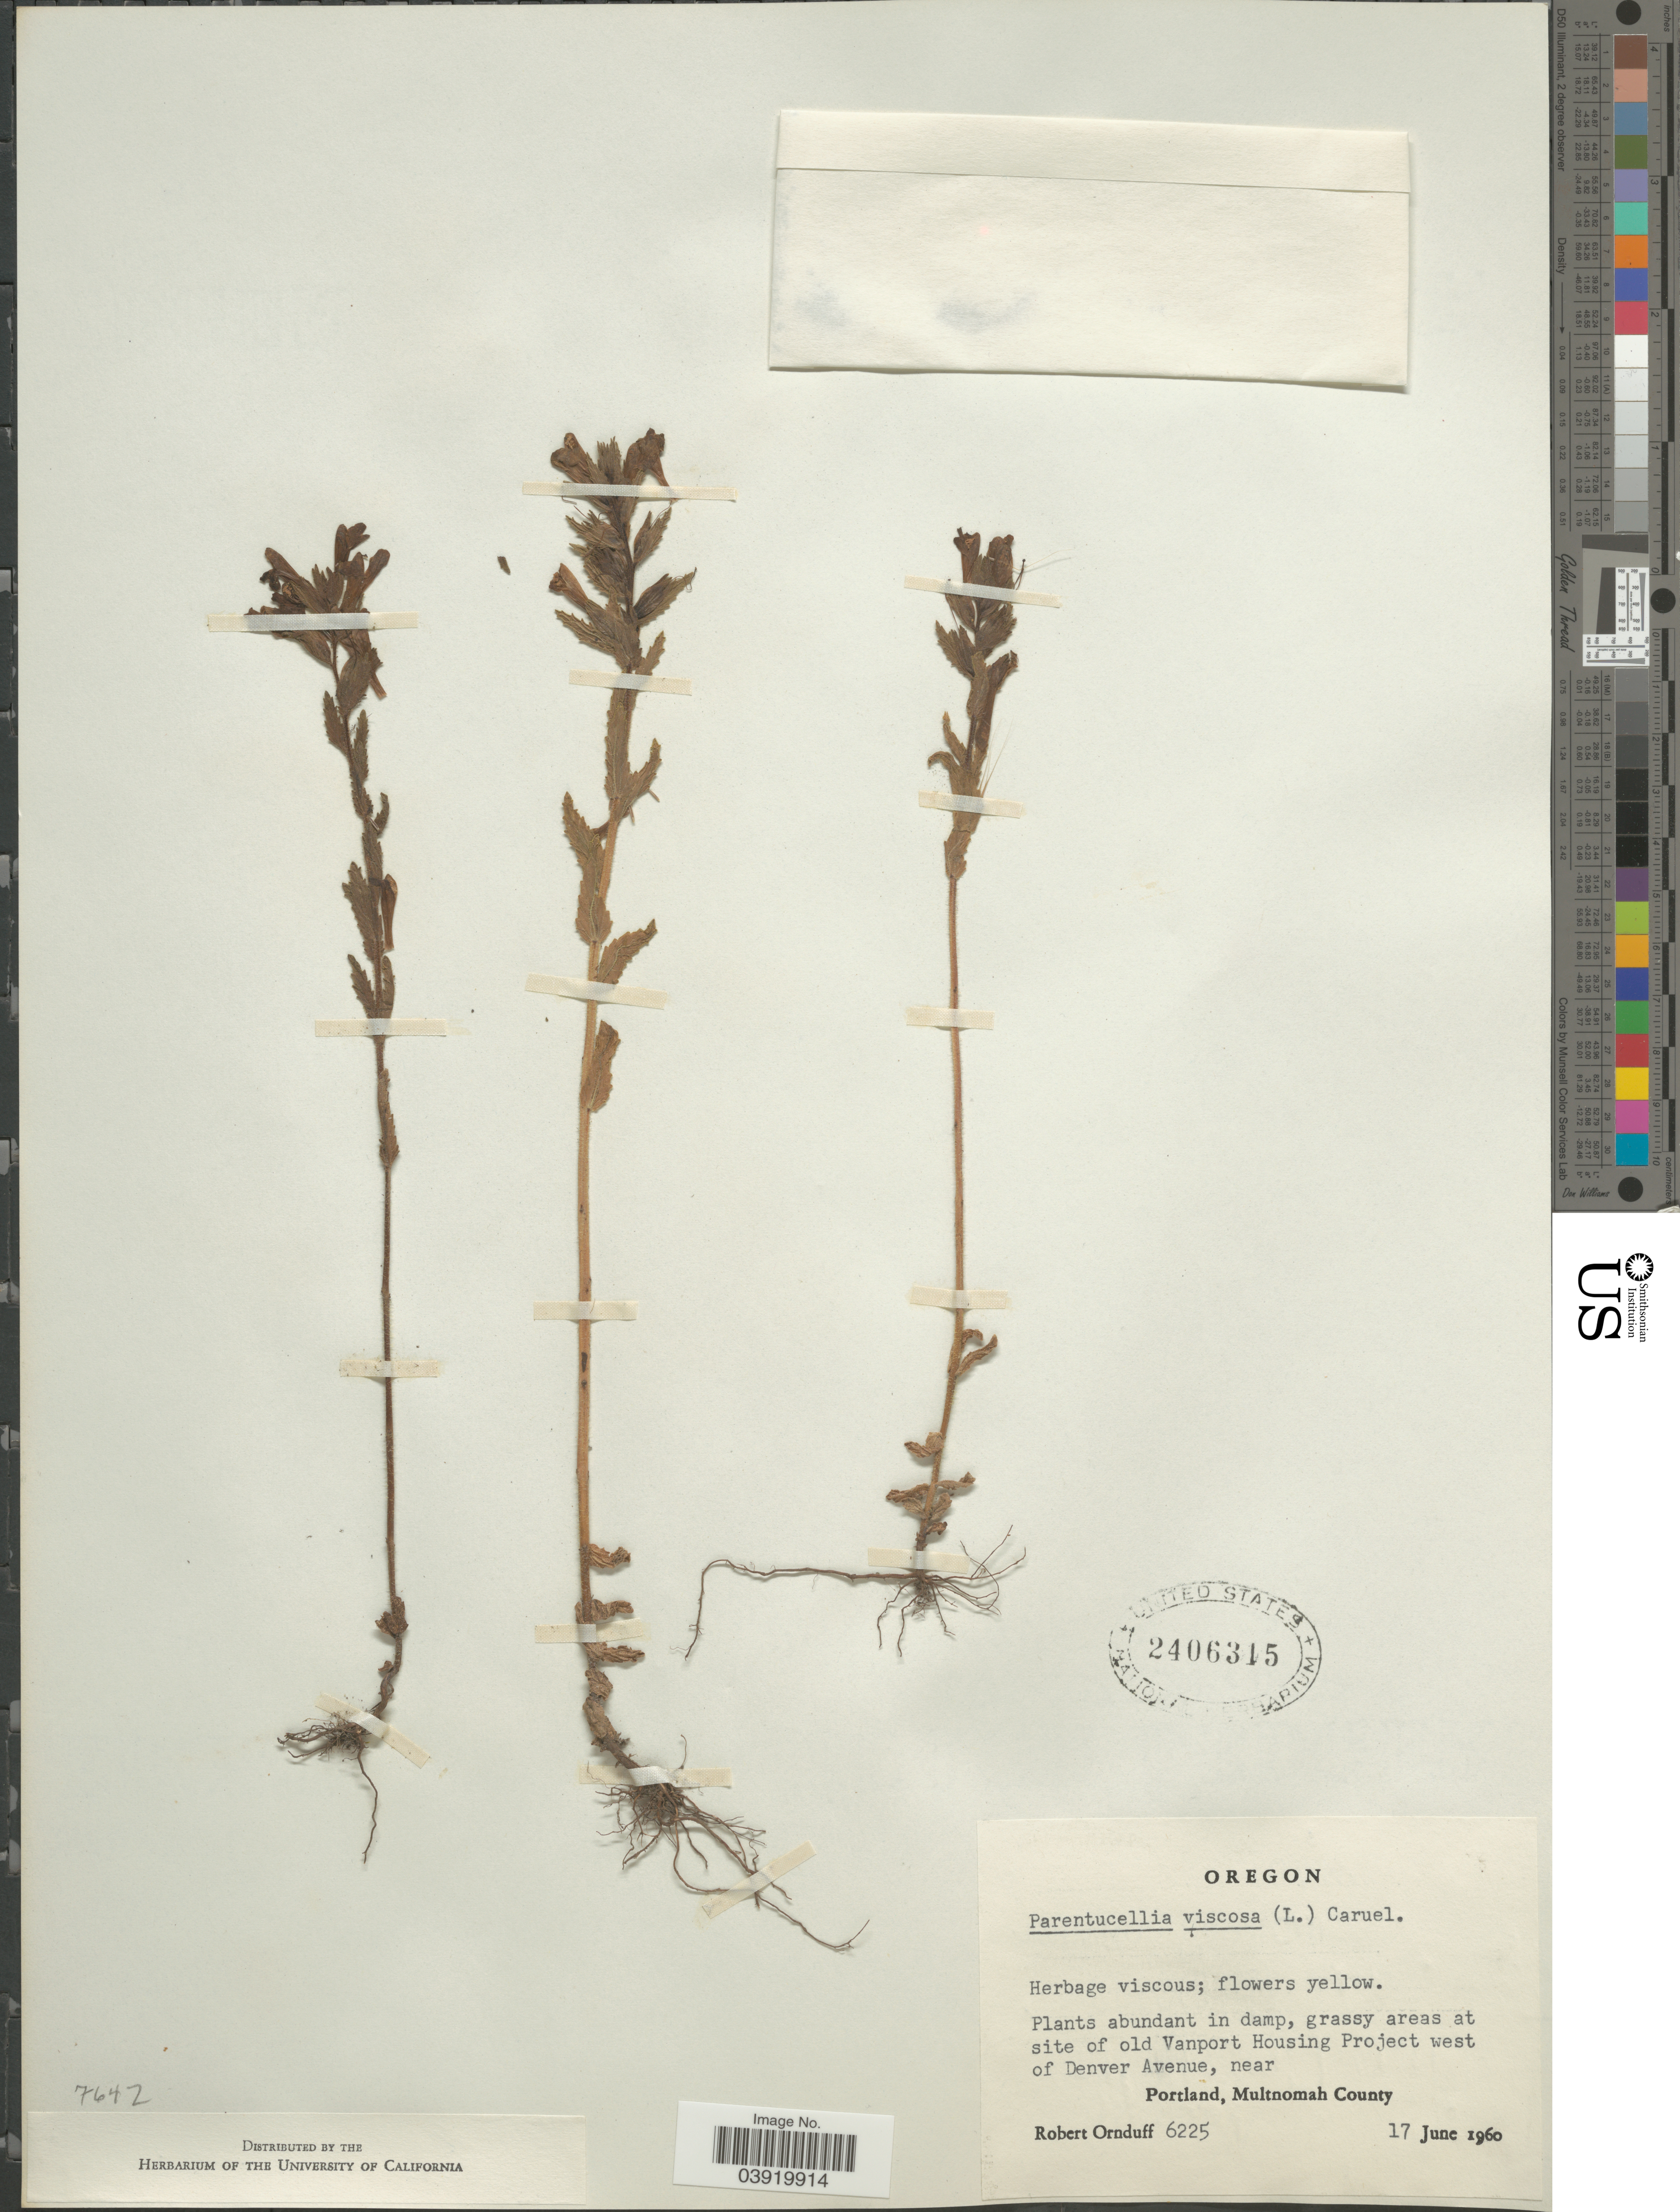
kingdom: Plantae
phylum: Tracheophyta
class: Magnoliopsida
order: Lamiales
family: Orobanchaceae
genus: Parentucellia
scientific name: Parentucellia viscosa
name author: (L.) Caruel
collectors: R. Ornduff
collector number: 6225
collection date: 1960-06-17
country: United States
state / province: Oregon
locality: Site of old Vanport Housing Project west of Denver Avenue, near Portland, Multnomah County.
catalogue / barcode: US 2406315